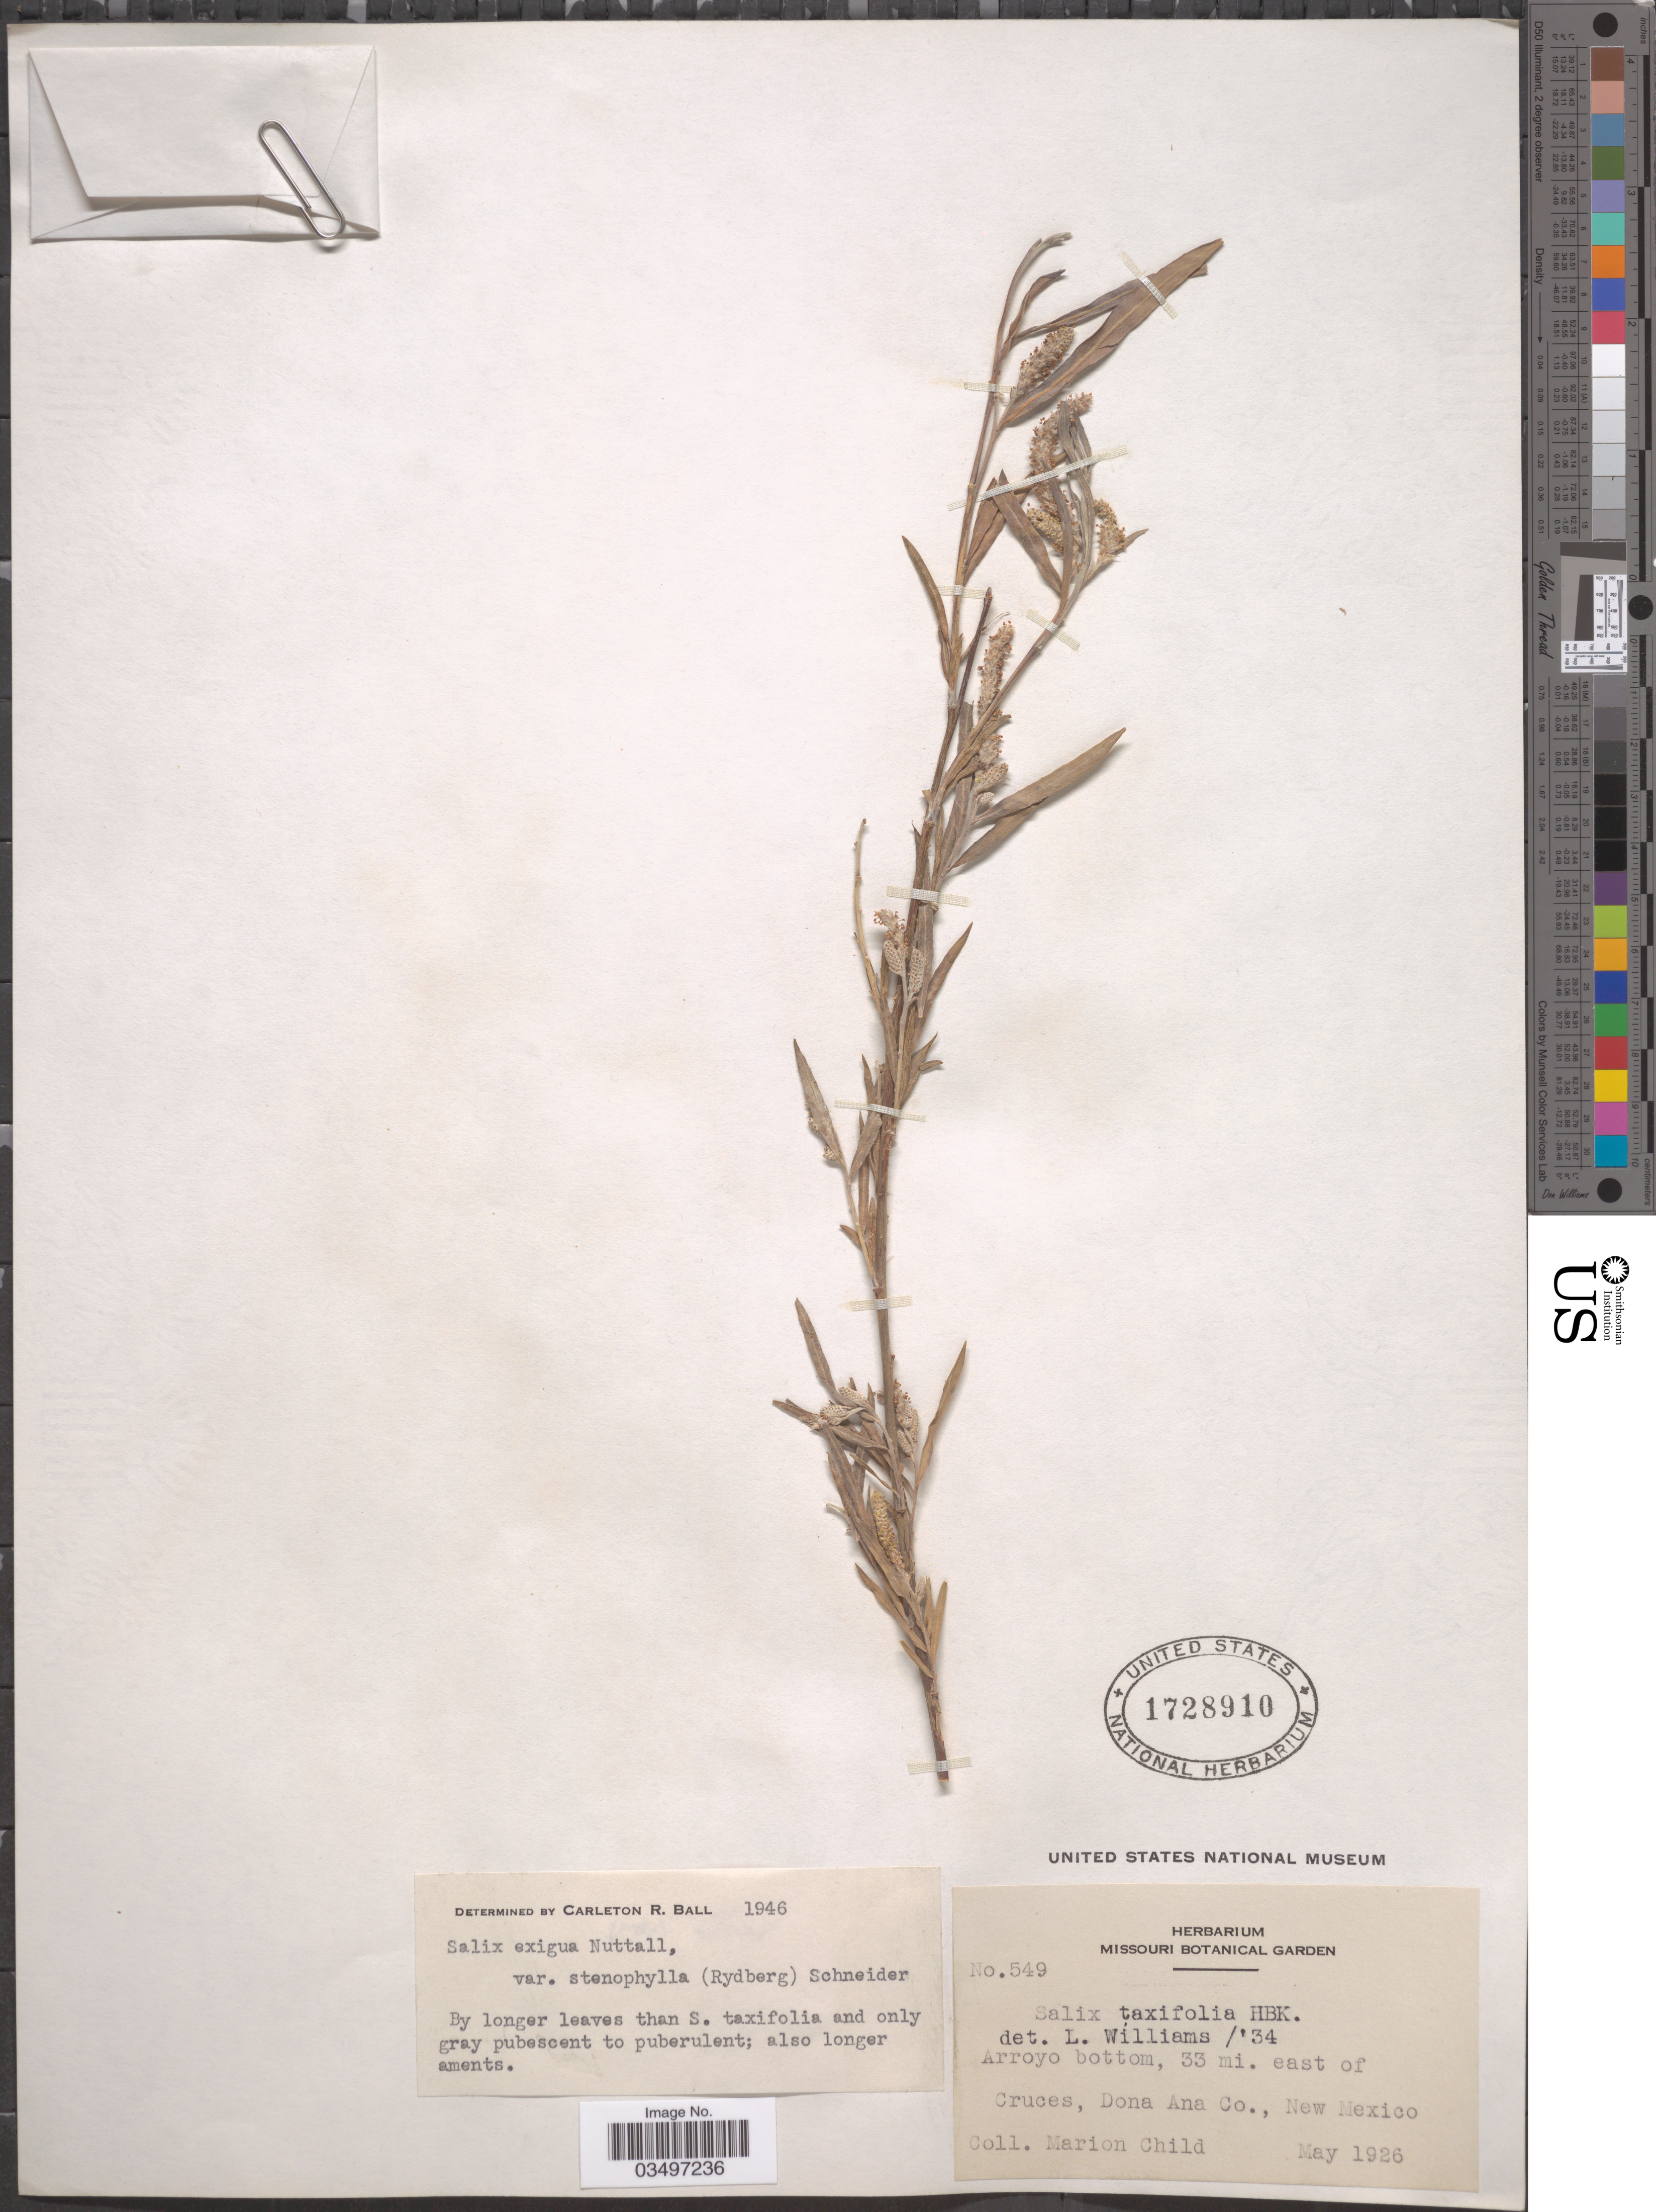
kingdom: Plantae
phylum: Tracheophyta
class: Magnoliopsida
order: Malpighiales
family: Salicaceae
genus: Salix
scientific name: Salix exigua var. stenophylla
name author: (Rydb.) C.K. Schneid.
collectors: M. Child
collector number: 549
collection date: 1926-05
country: United States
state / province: New Mexico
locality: Arroyo bottom, 33 mi. east of Cruces, Dona Ana Co.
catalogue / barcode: US 1728910